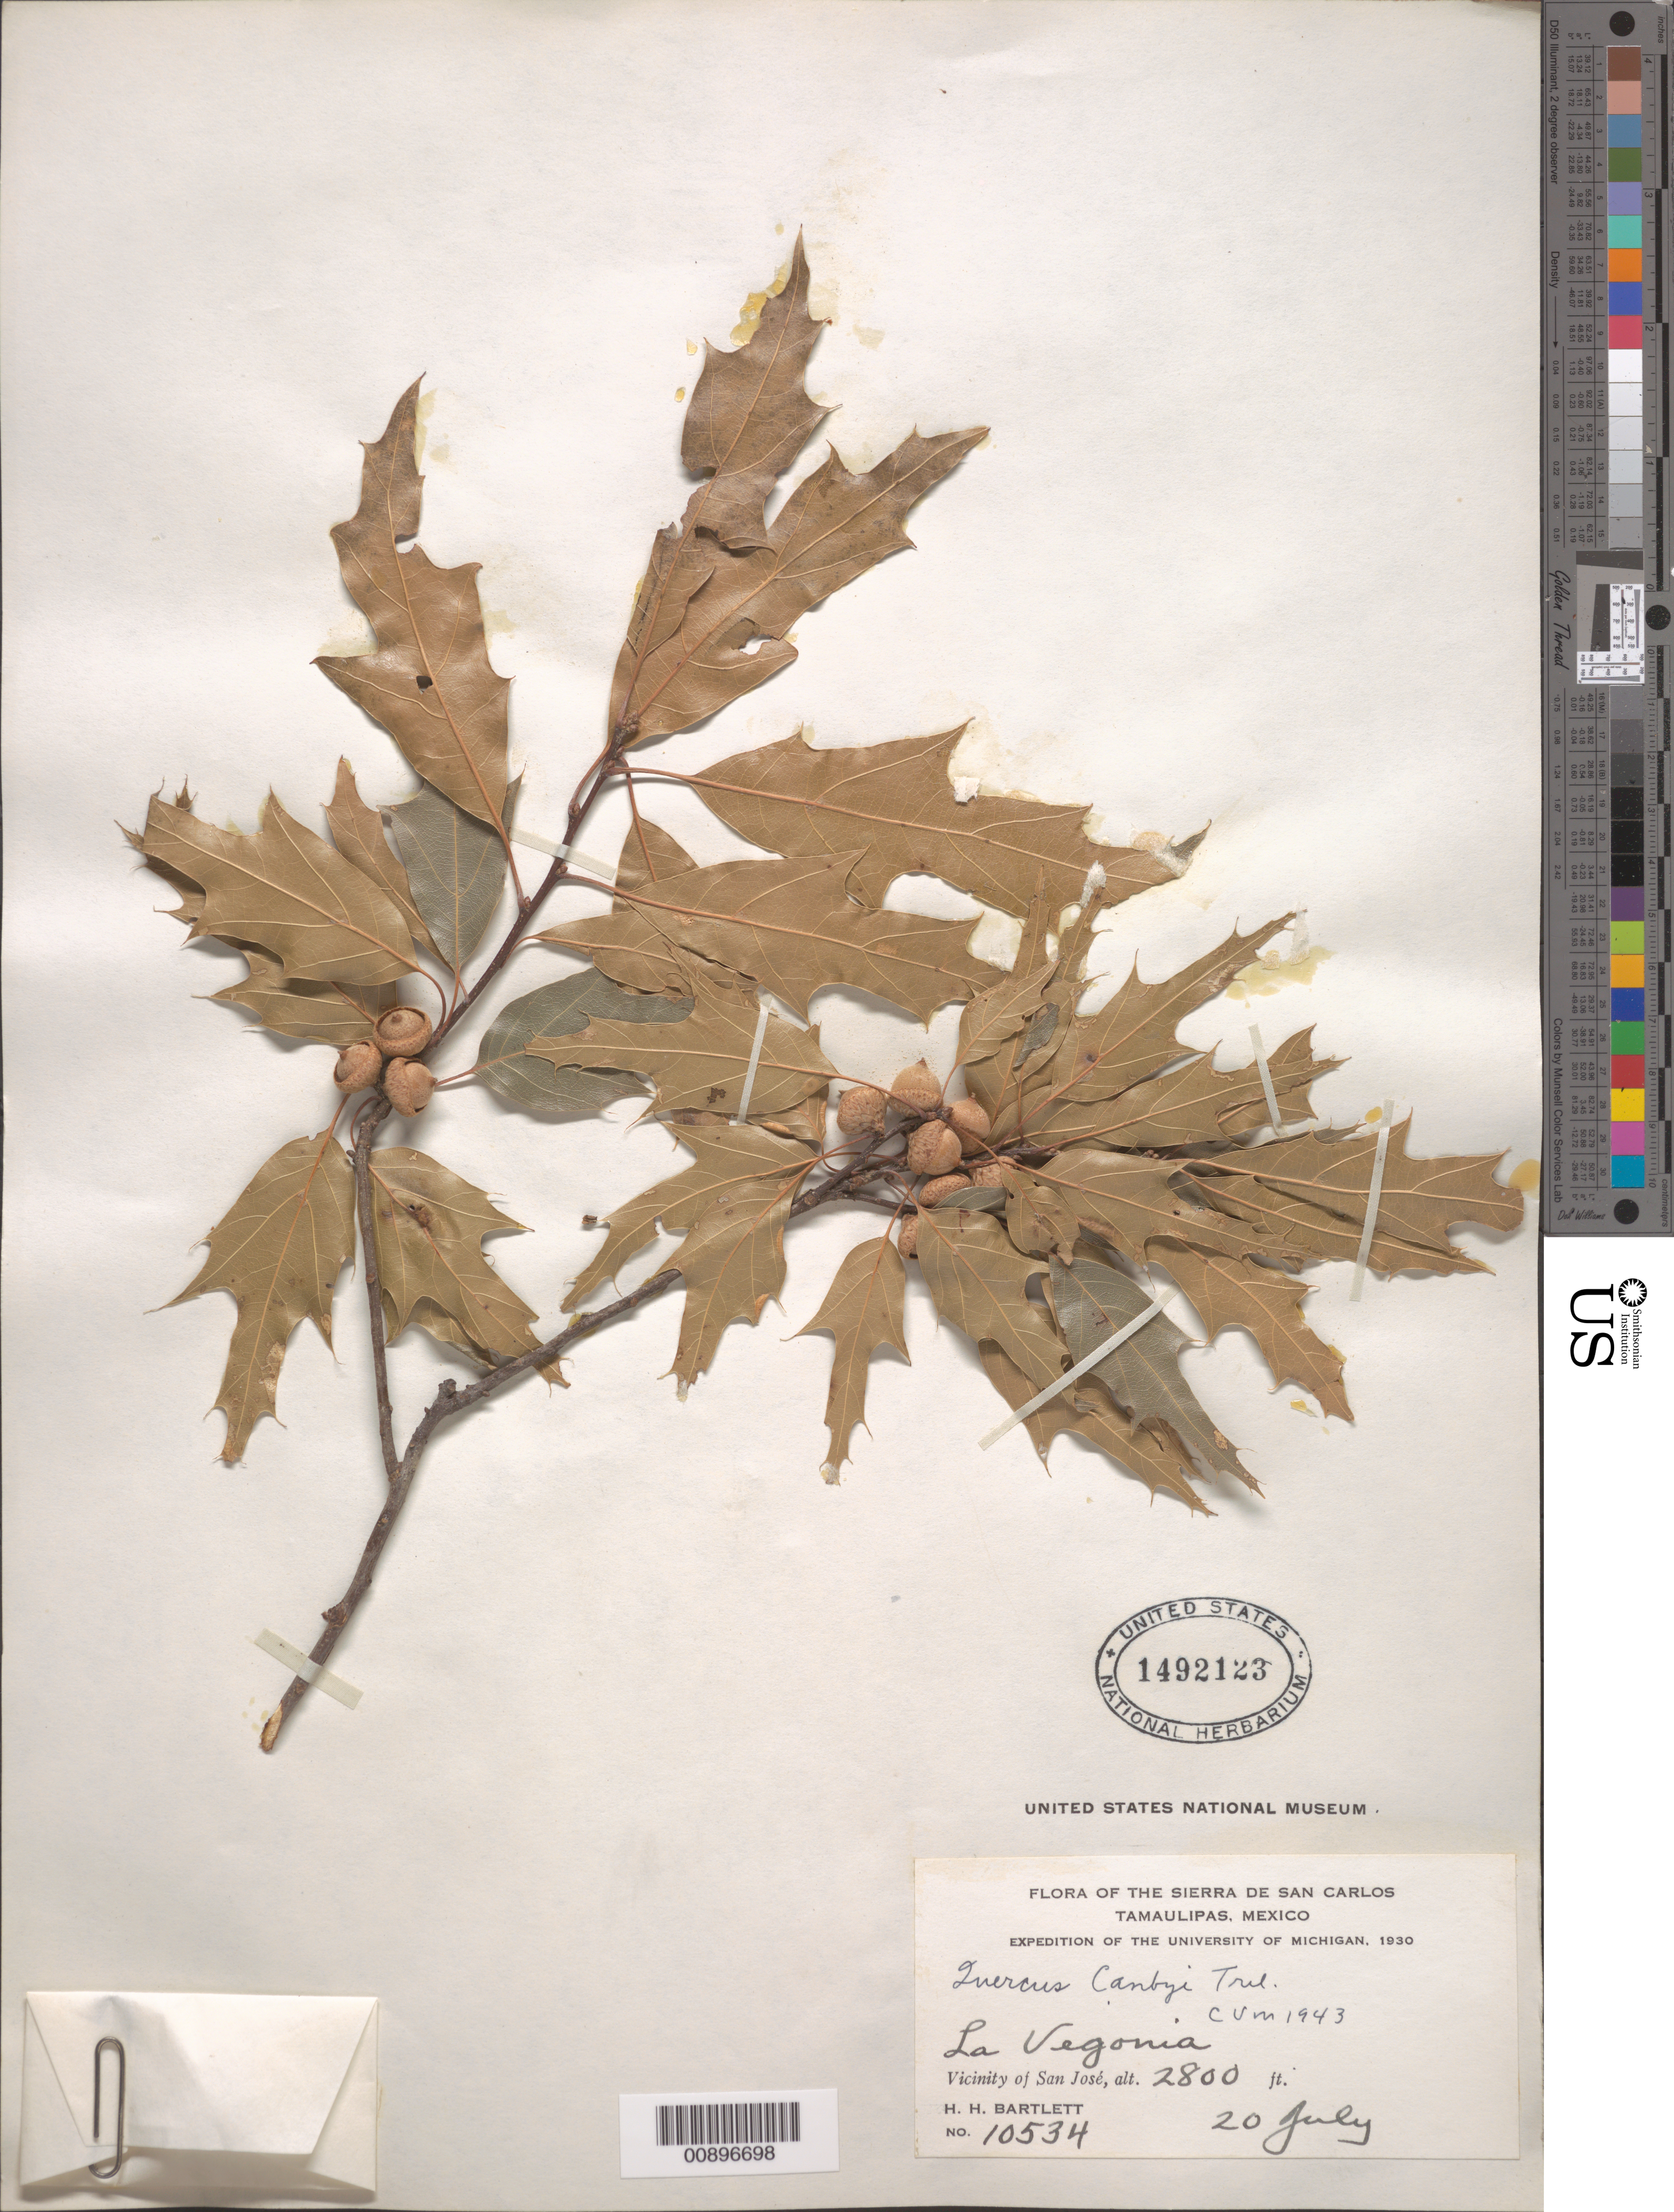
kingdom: Plantae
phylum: Tracheophyta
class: Magnoliopsida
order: Fagales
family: Fagaceae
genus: Quercus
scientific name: Quercus canbyi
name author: Trel.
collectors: H. H. Bartlett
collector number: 10534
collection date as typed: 20 Jul 1930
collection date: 1930-07-20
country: Mexico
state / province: Tamaulipas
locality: La Vegonia, Vicinity of San José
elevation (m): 853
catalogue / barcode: US 1492123